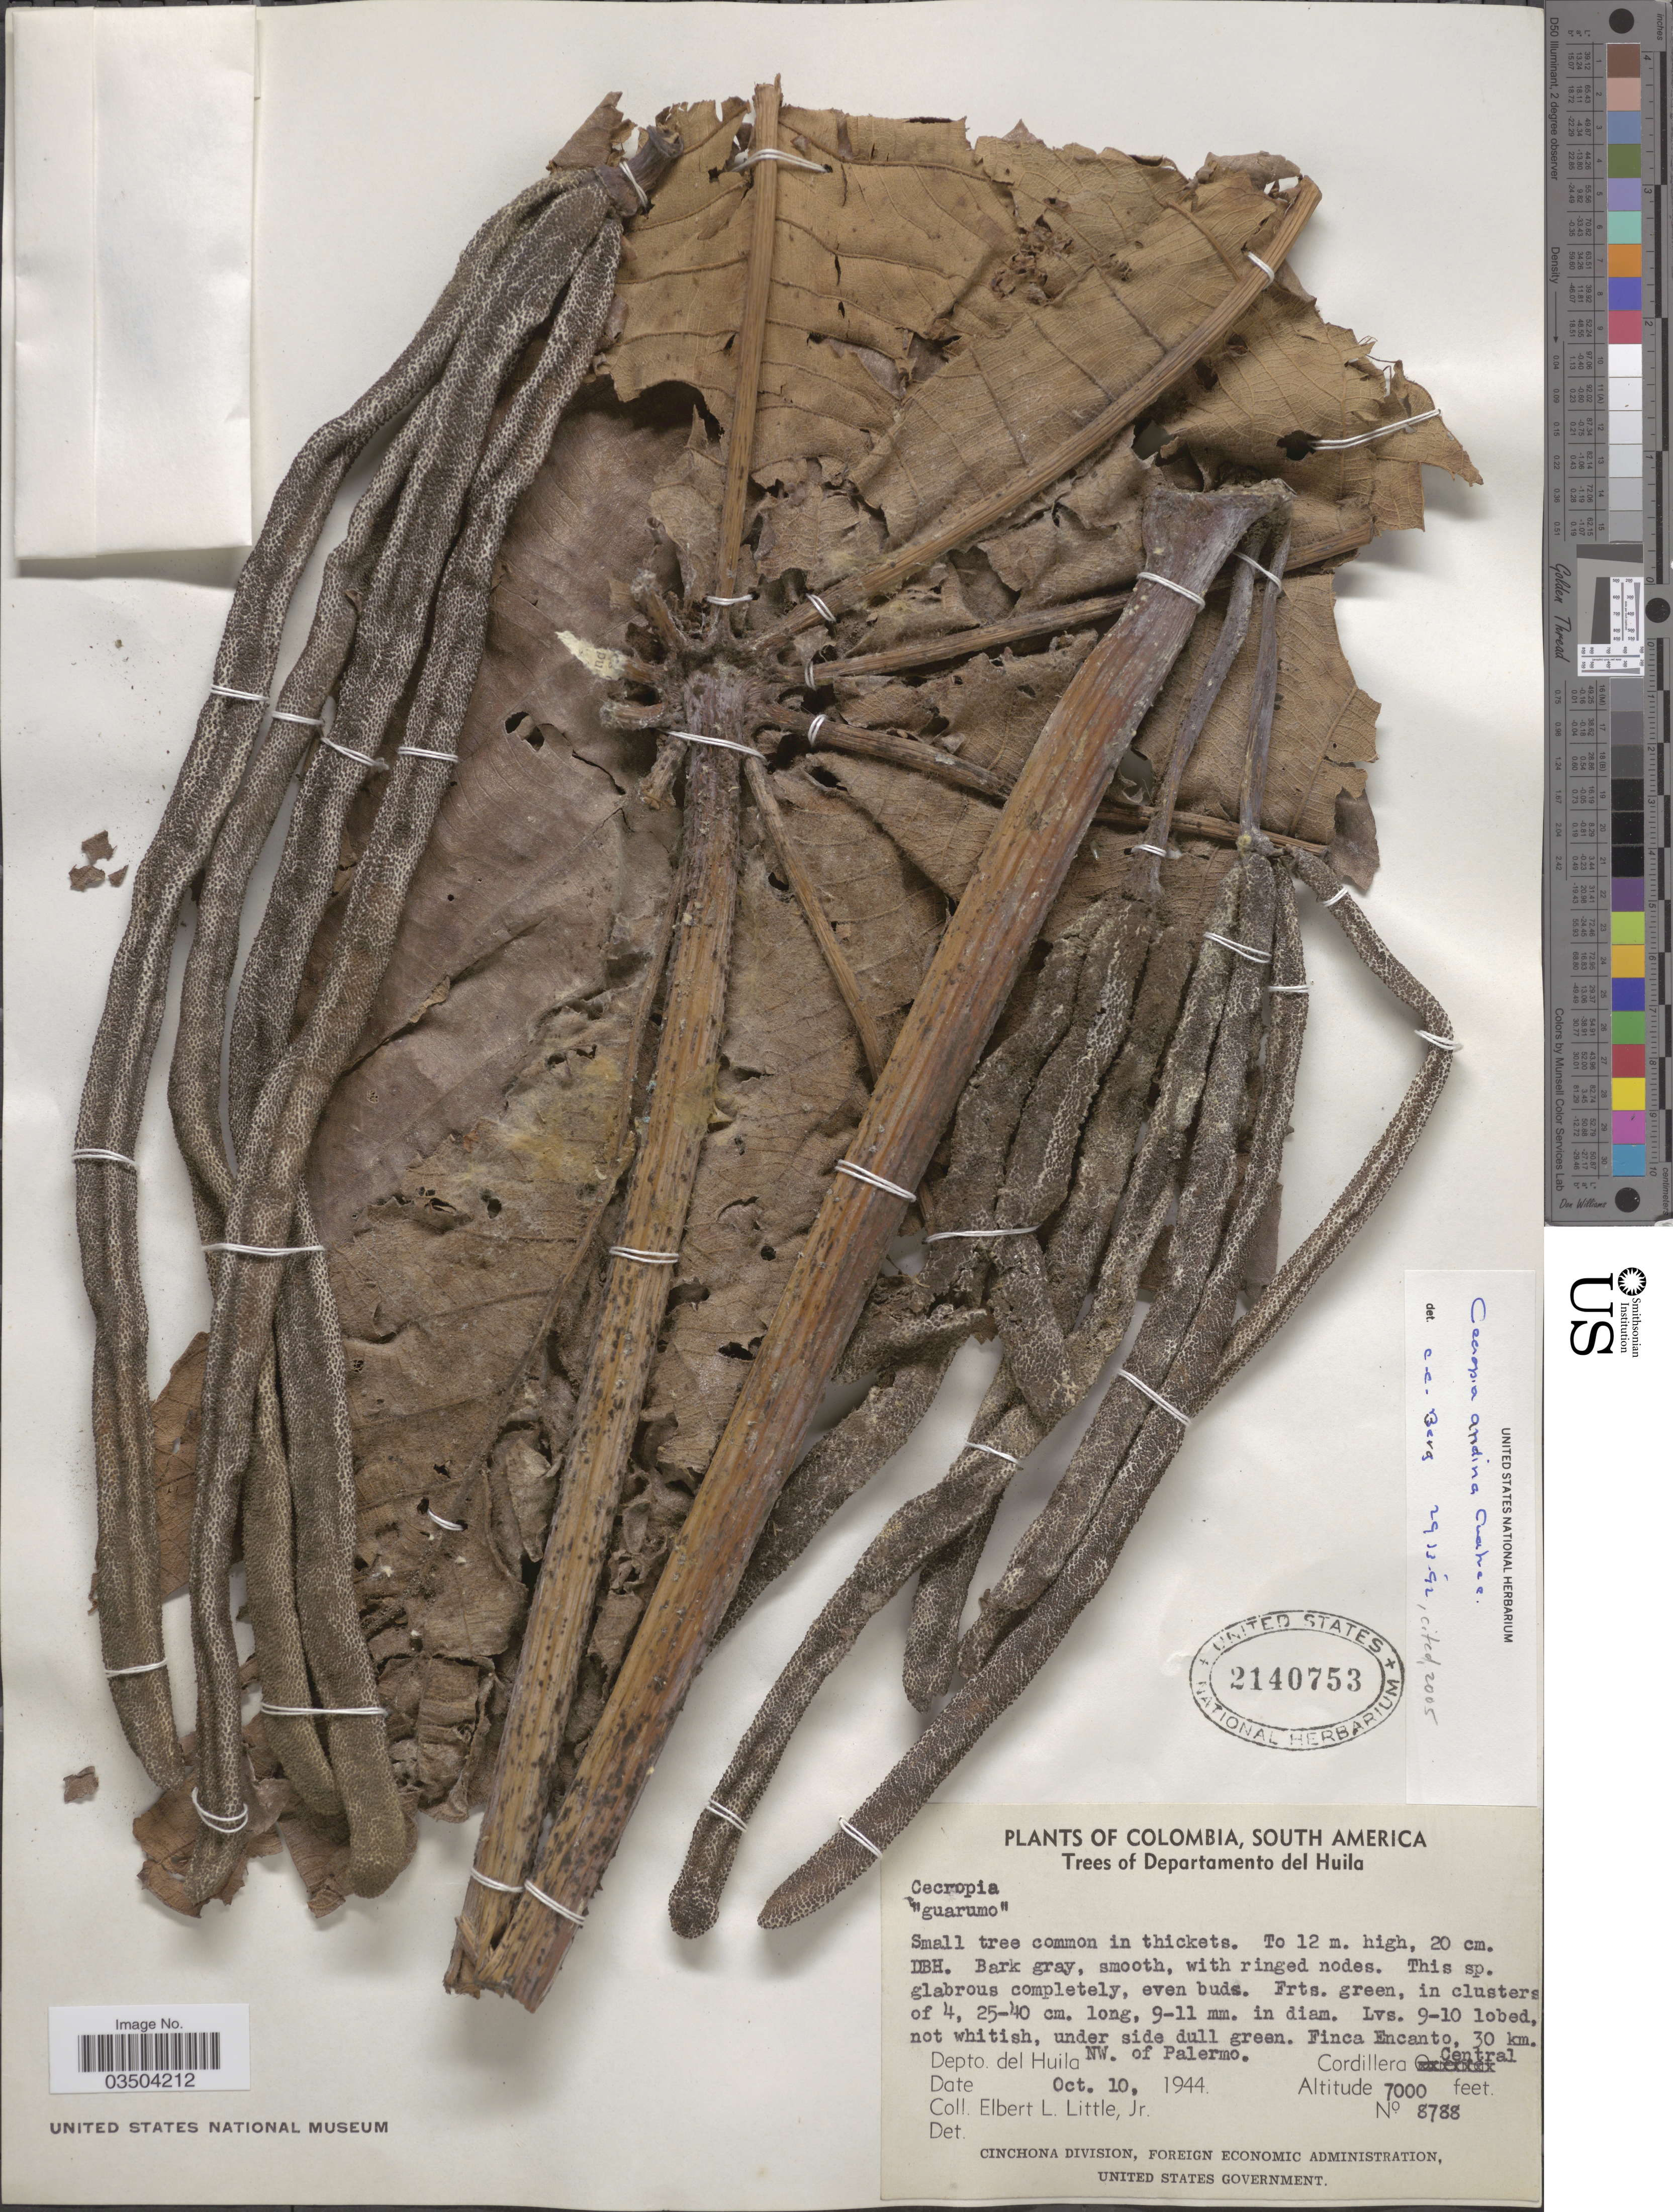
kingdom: Plantae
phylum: Tracheophyta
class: Magnoliopsida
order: Rosales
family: Urticaceae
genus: Cecropia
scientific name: Cecropia andina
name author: Cuatrec.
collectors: E. L. Little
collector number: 8788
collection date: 1944-10-10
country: Colombia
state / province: Huila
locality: Departamento del Huila. Finca Encanto, 30 km. NW. of Palermo. Cordillera Central.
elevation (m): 2134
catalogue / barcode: US 2140753